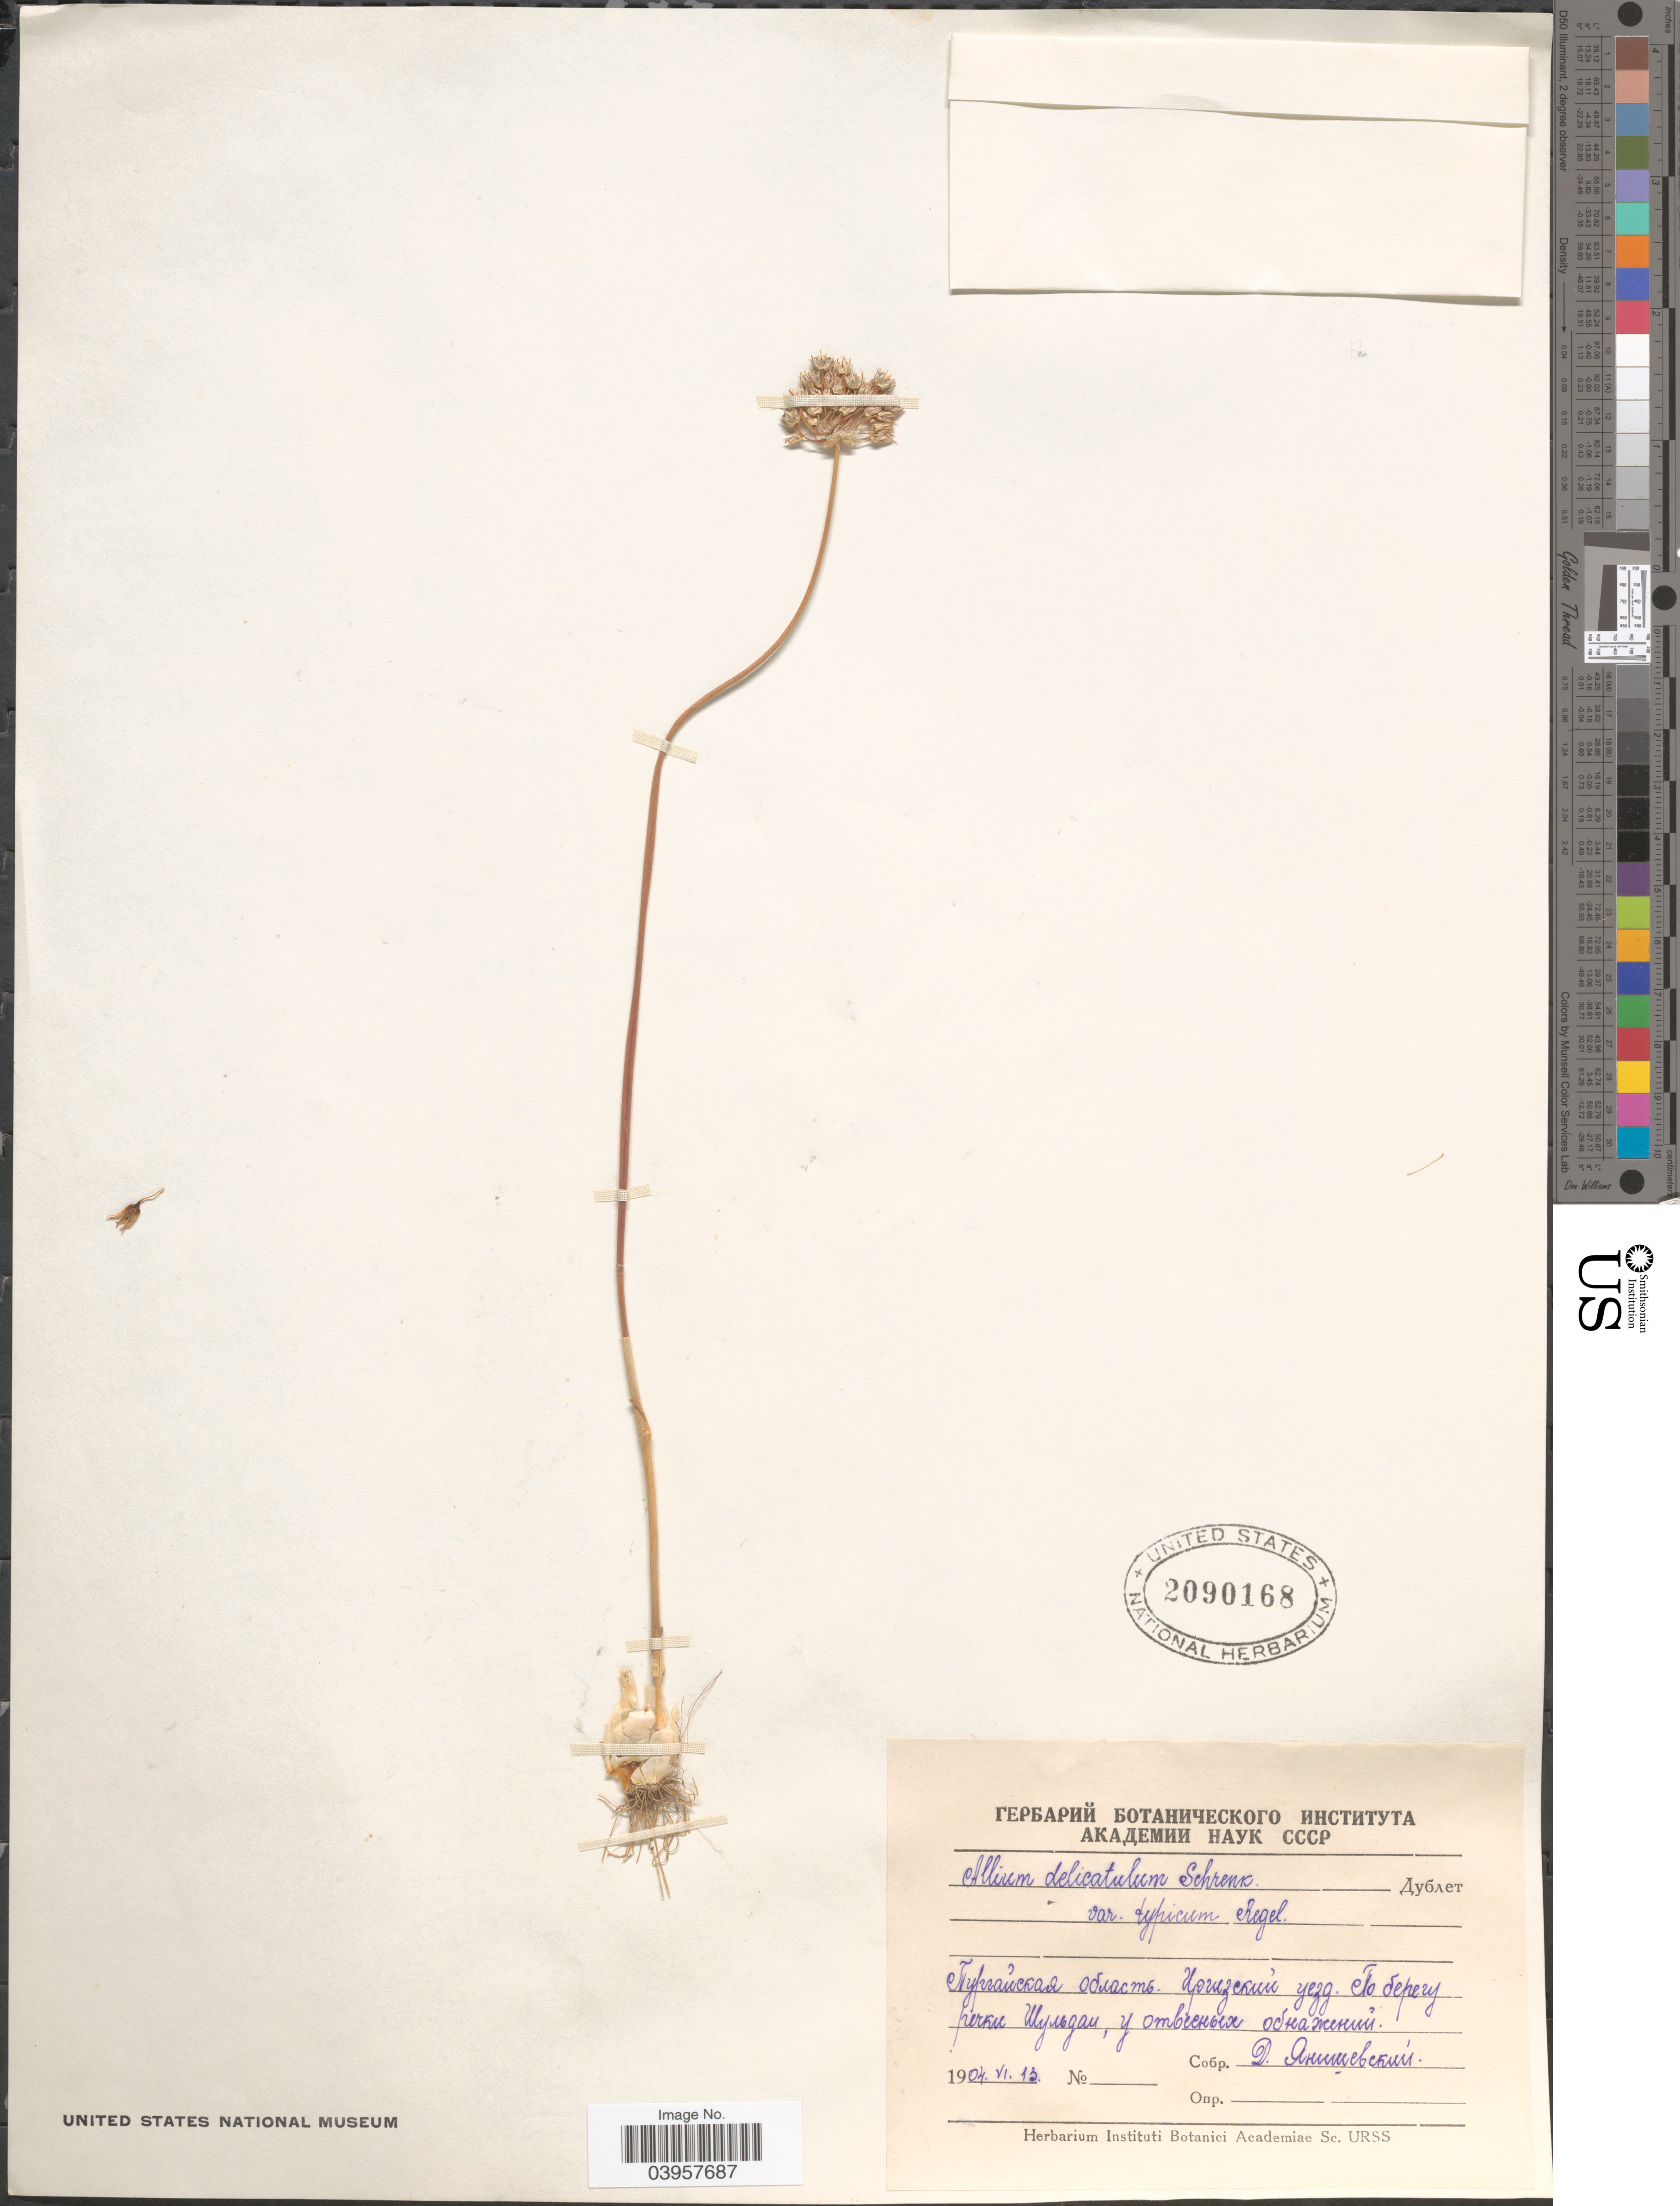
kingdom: Plantae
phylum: Tracheophyta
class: Liliopsida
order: Asparagales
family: Amaryllidaceae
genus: Allium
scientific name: Allium delicatulum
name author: Siev. ex Schult. & Schult. f.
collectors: D. Yanishevskiy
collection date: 1904-06-13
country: Kazakhstan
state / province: Aqtobe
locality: Shore of river Shuldan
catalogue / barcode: US 2090168